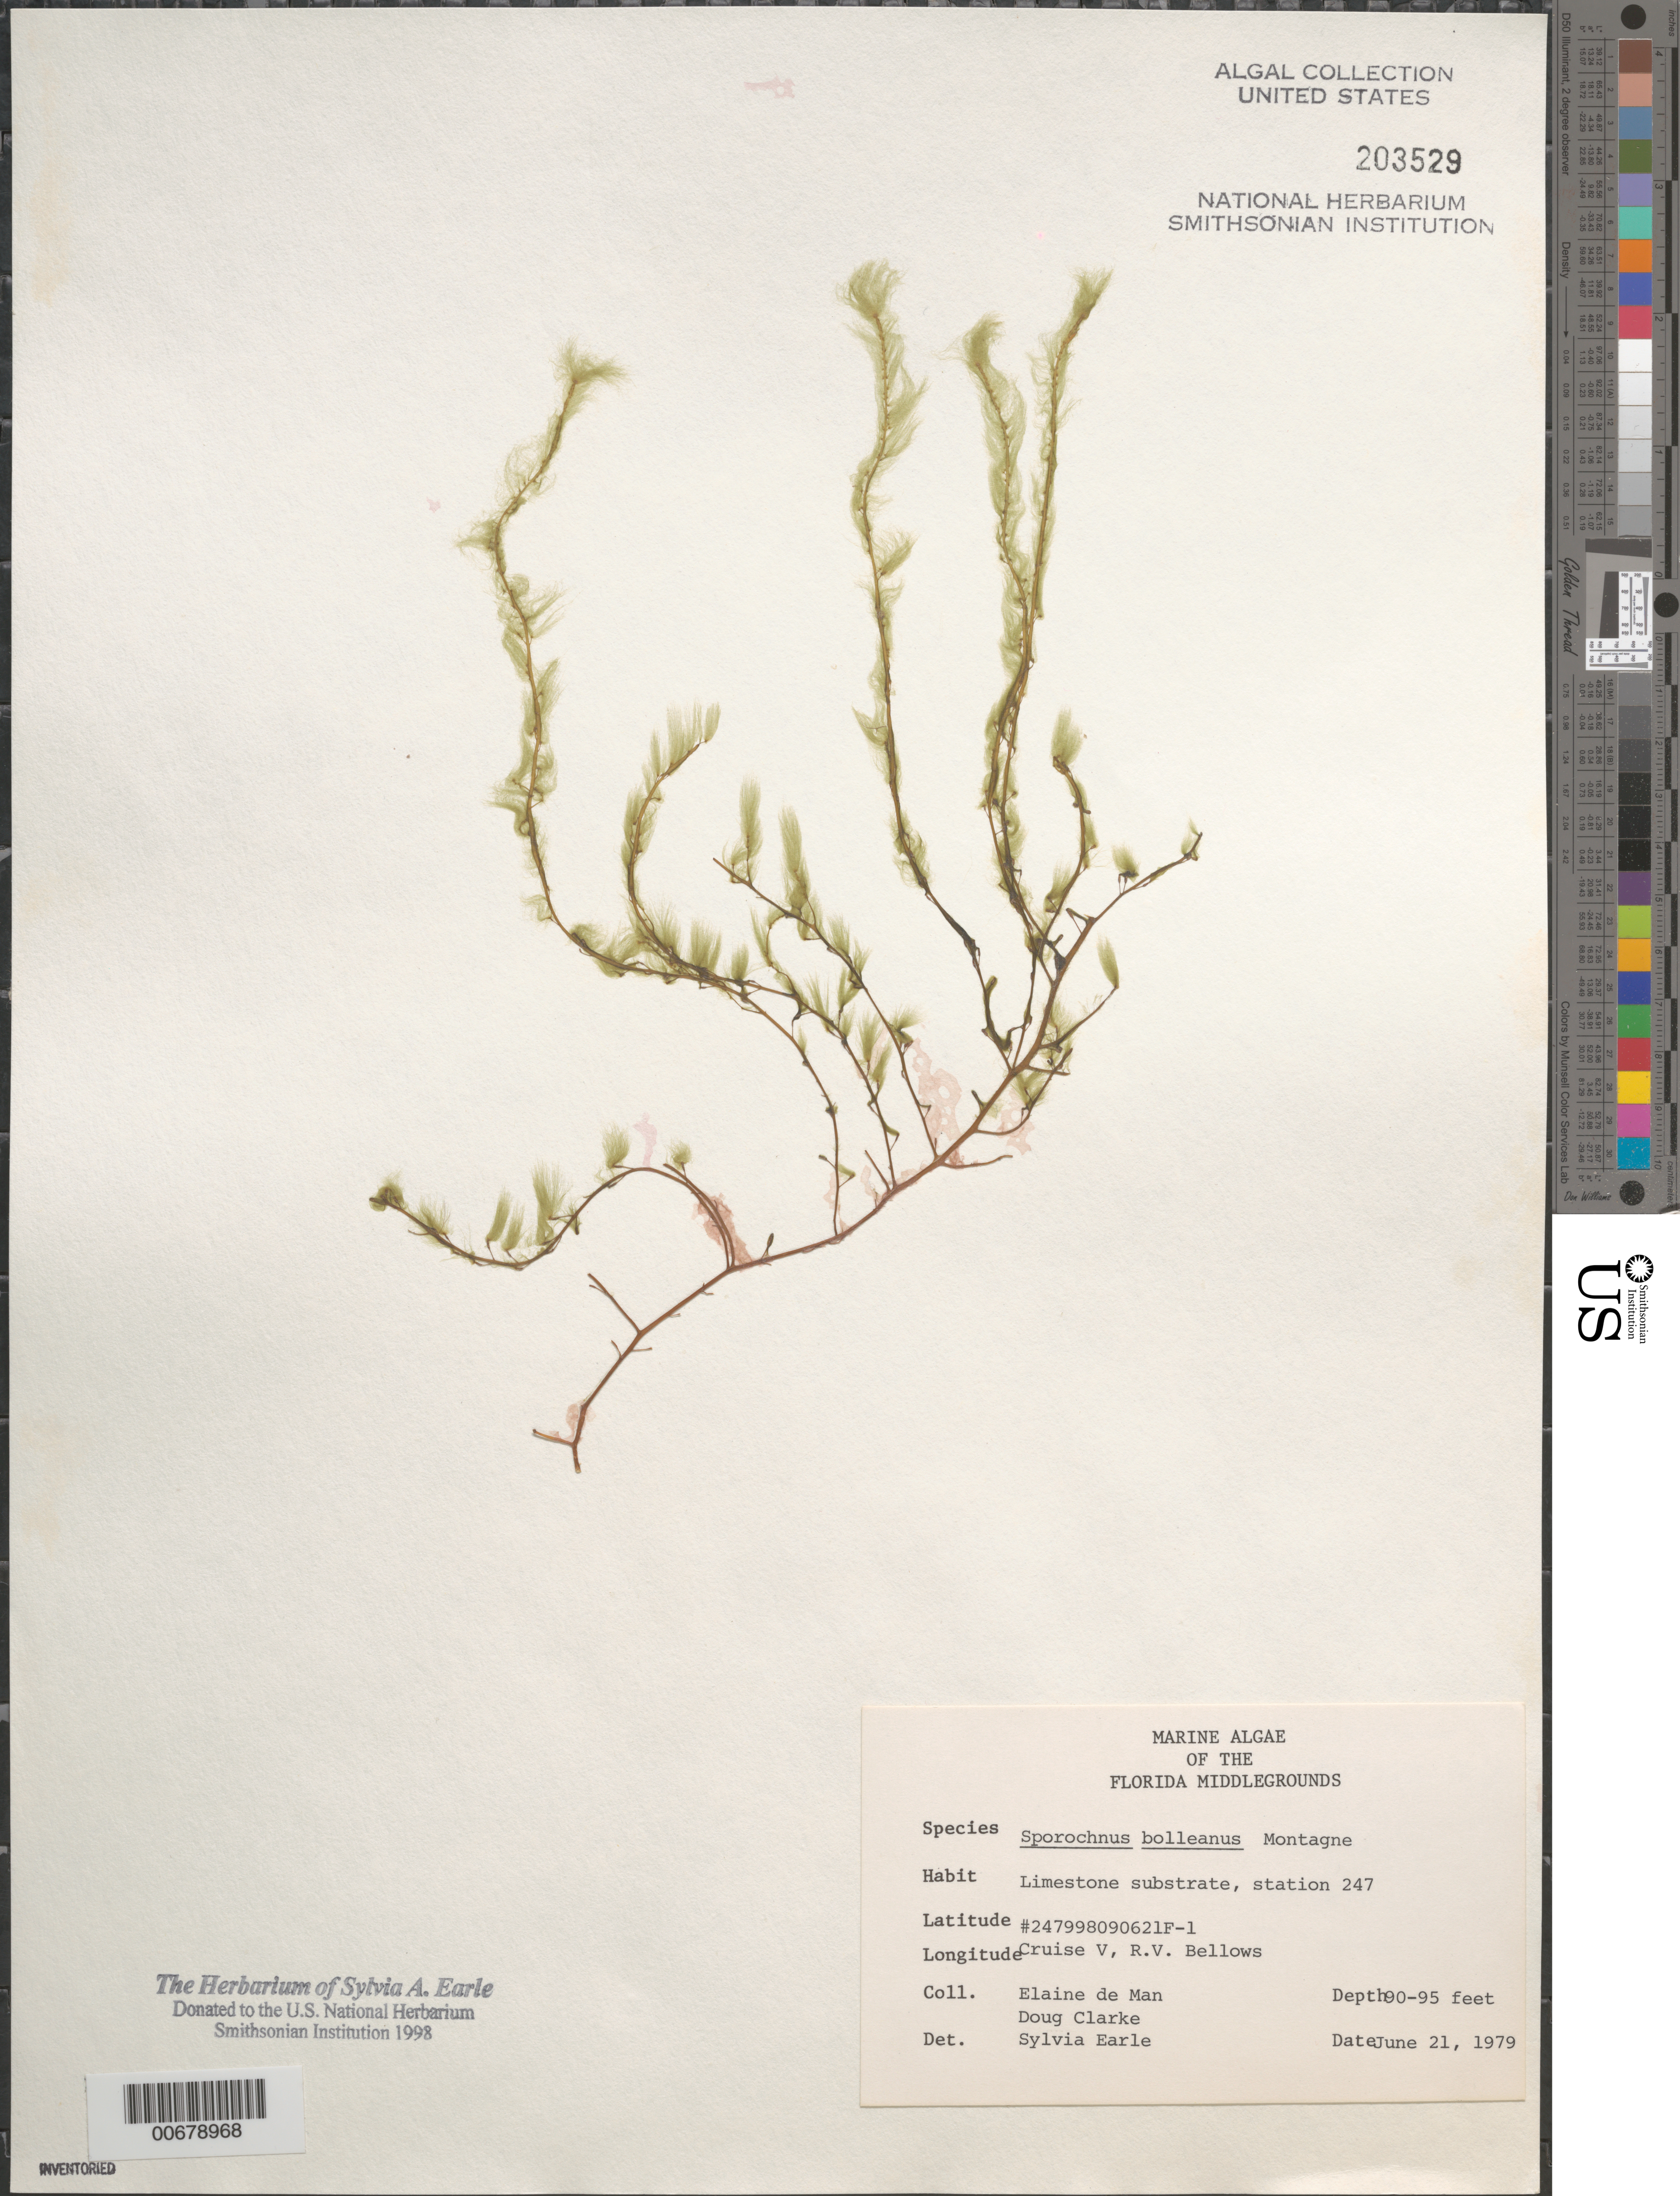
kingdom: Chromista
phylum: Ochrophyta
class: Phaeophyceae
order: Sporochnales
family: Sporochnaceae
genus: Sporochnus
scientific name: Sporochnus bolleanus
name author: Mont.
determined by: Earle, S. A.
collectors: E. de Man & H. D. Clarke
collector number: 247998090621F-1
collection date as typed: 21 Jun 1979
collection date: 1979-06-21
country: United States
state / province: Florida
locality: Florida Middle Grounds, Gulf of Mexico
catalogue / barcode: US 203529